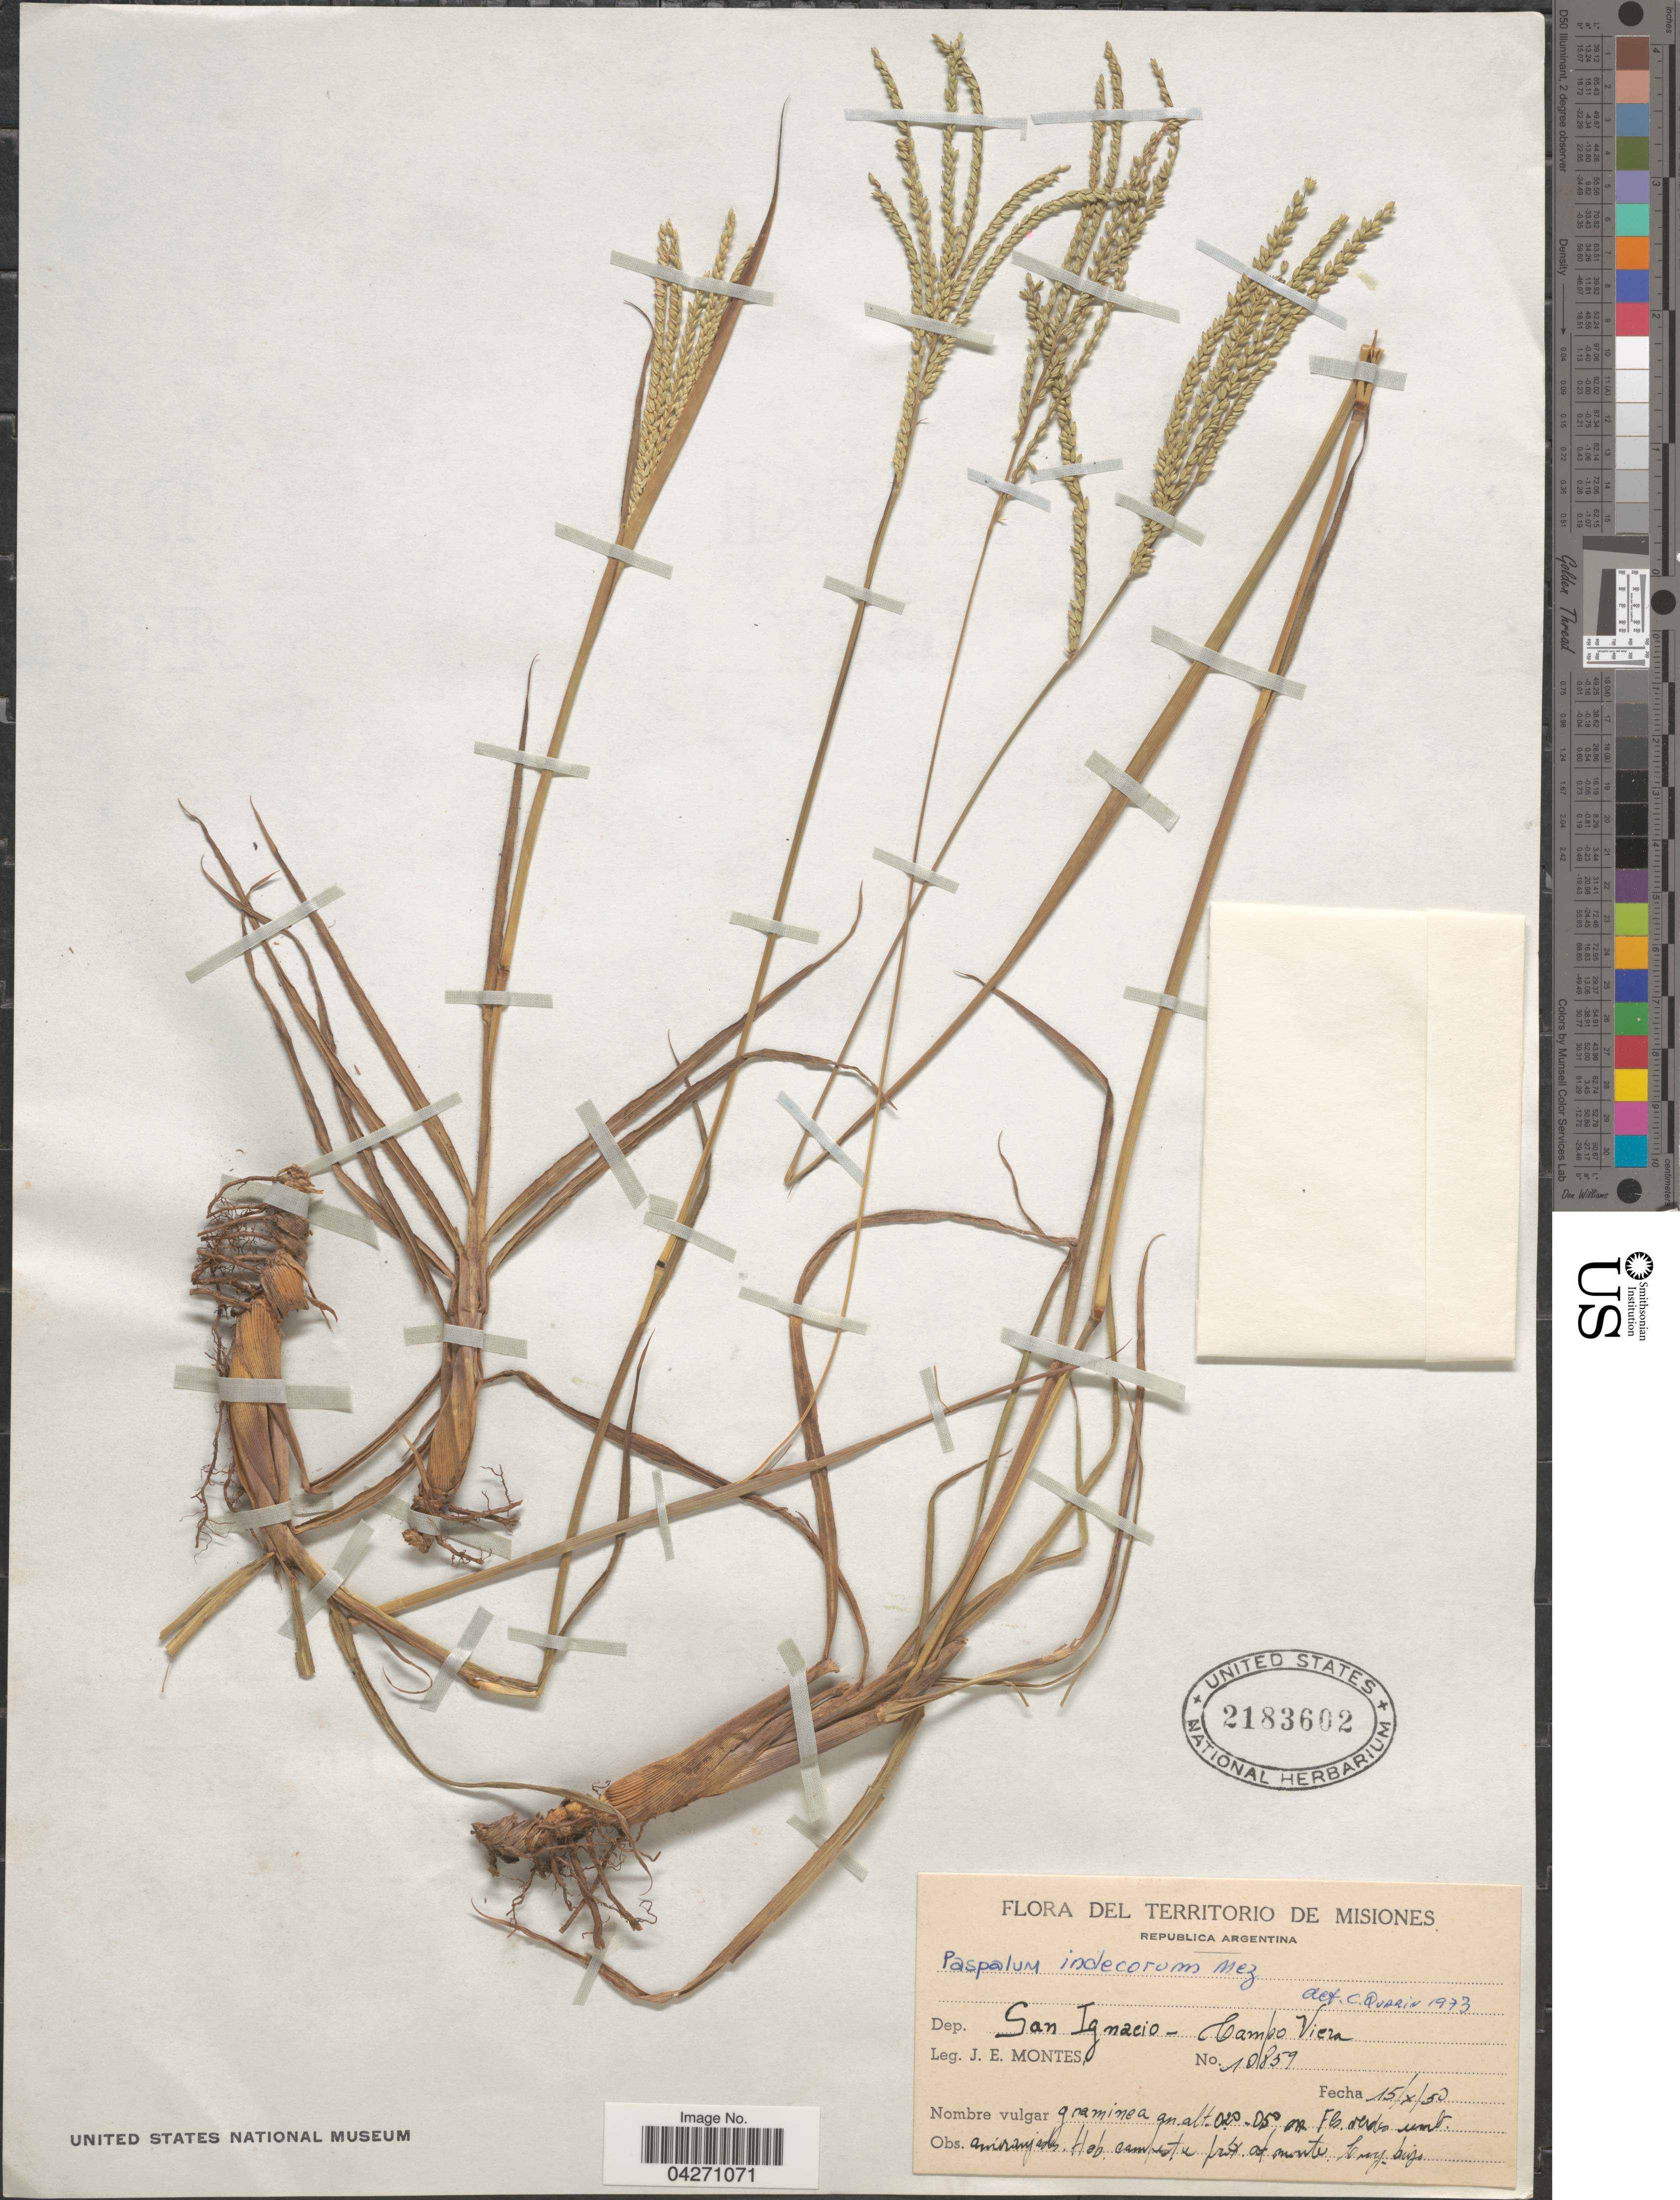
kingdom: Plantae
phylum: Tracheophyta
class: Liliopsida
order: Poales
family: Poaceae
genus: Paspalum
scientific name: Paspalum indecorum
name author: Mez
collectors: J. E. Montes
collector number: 10/859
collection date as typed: Transcribed d/m/y: 15/10/50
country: Argentina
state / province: Misiones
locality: Territorio de Misiones. Dep. San Ignacio - Campo Viera.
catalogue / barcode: US 2183602